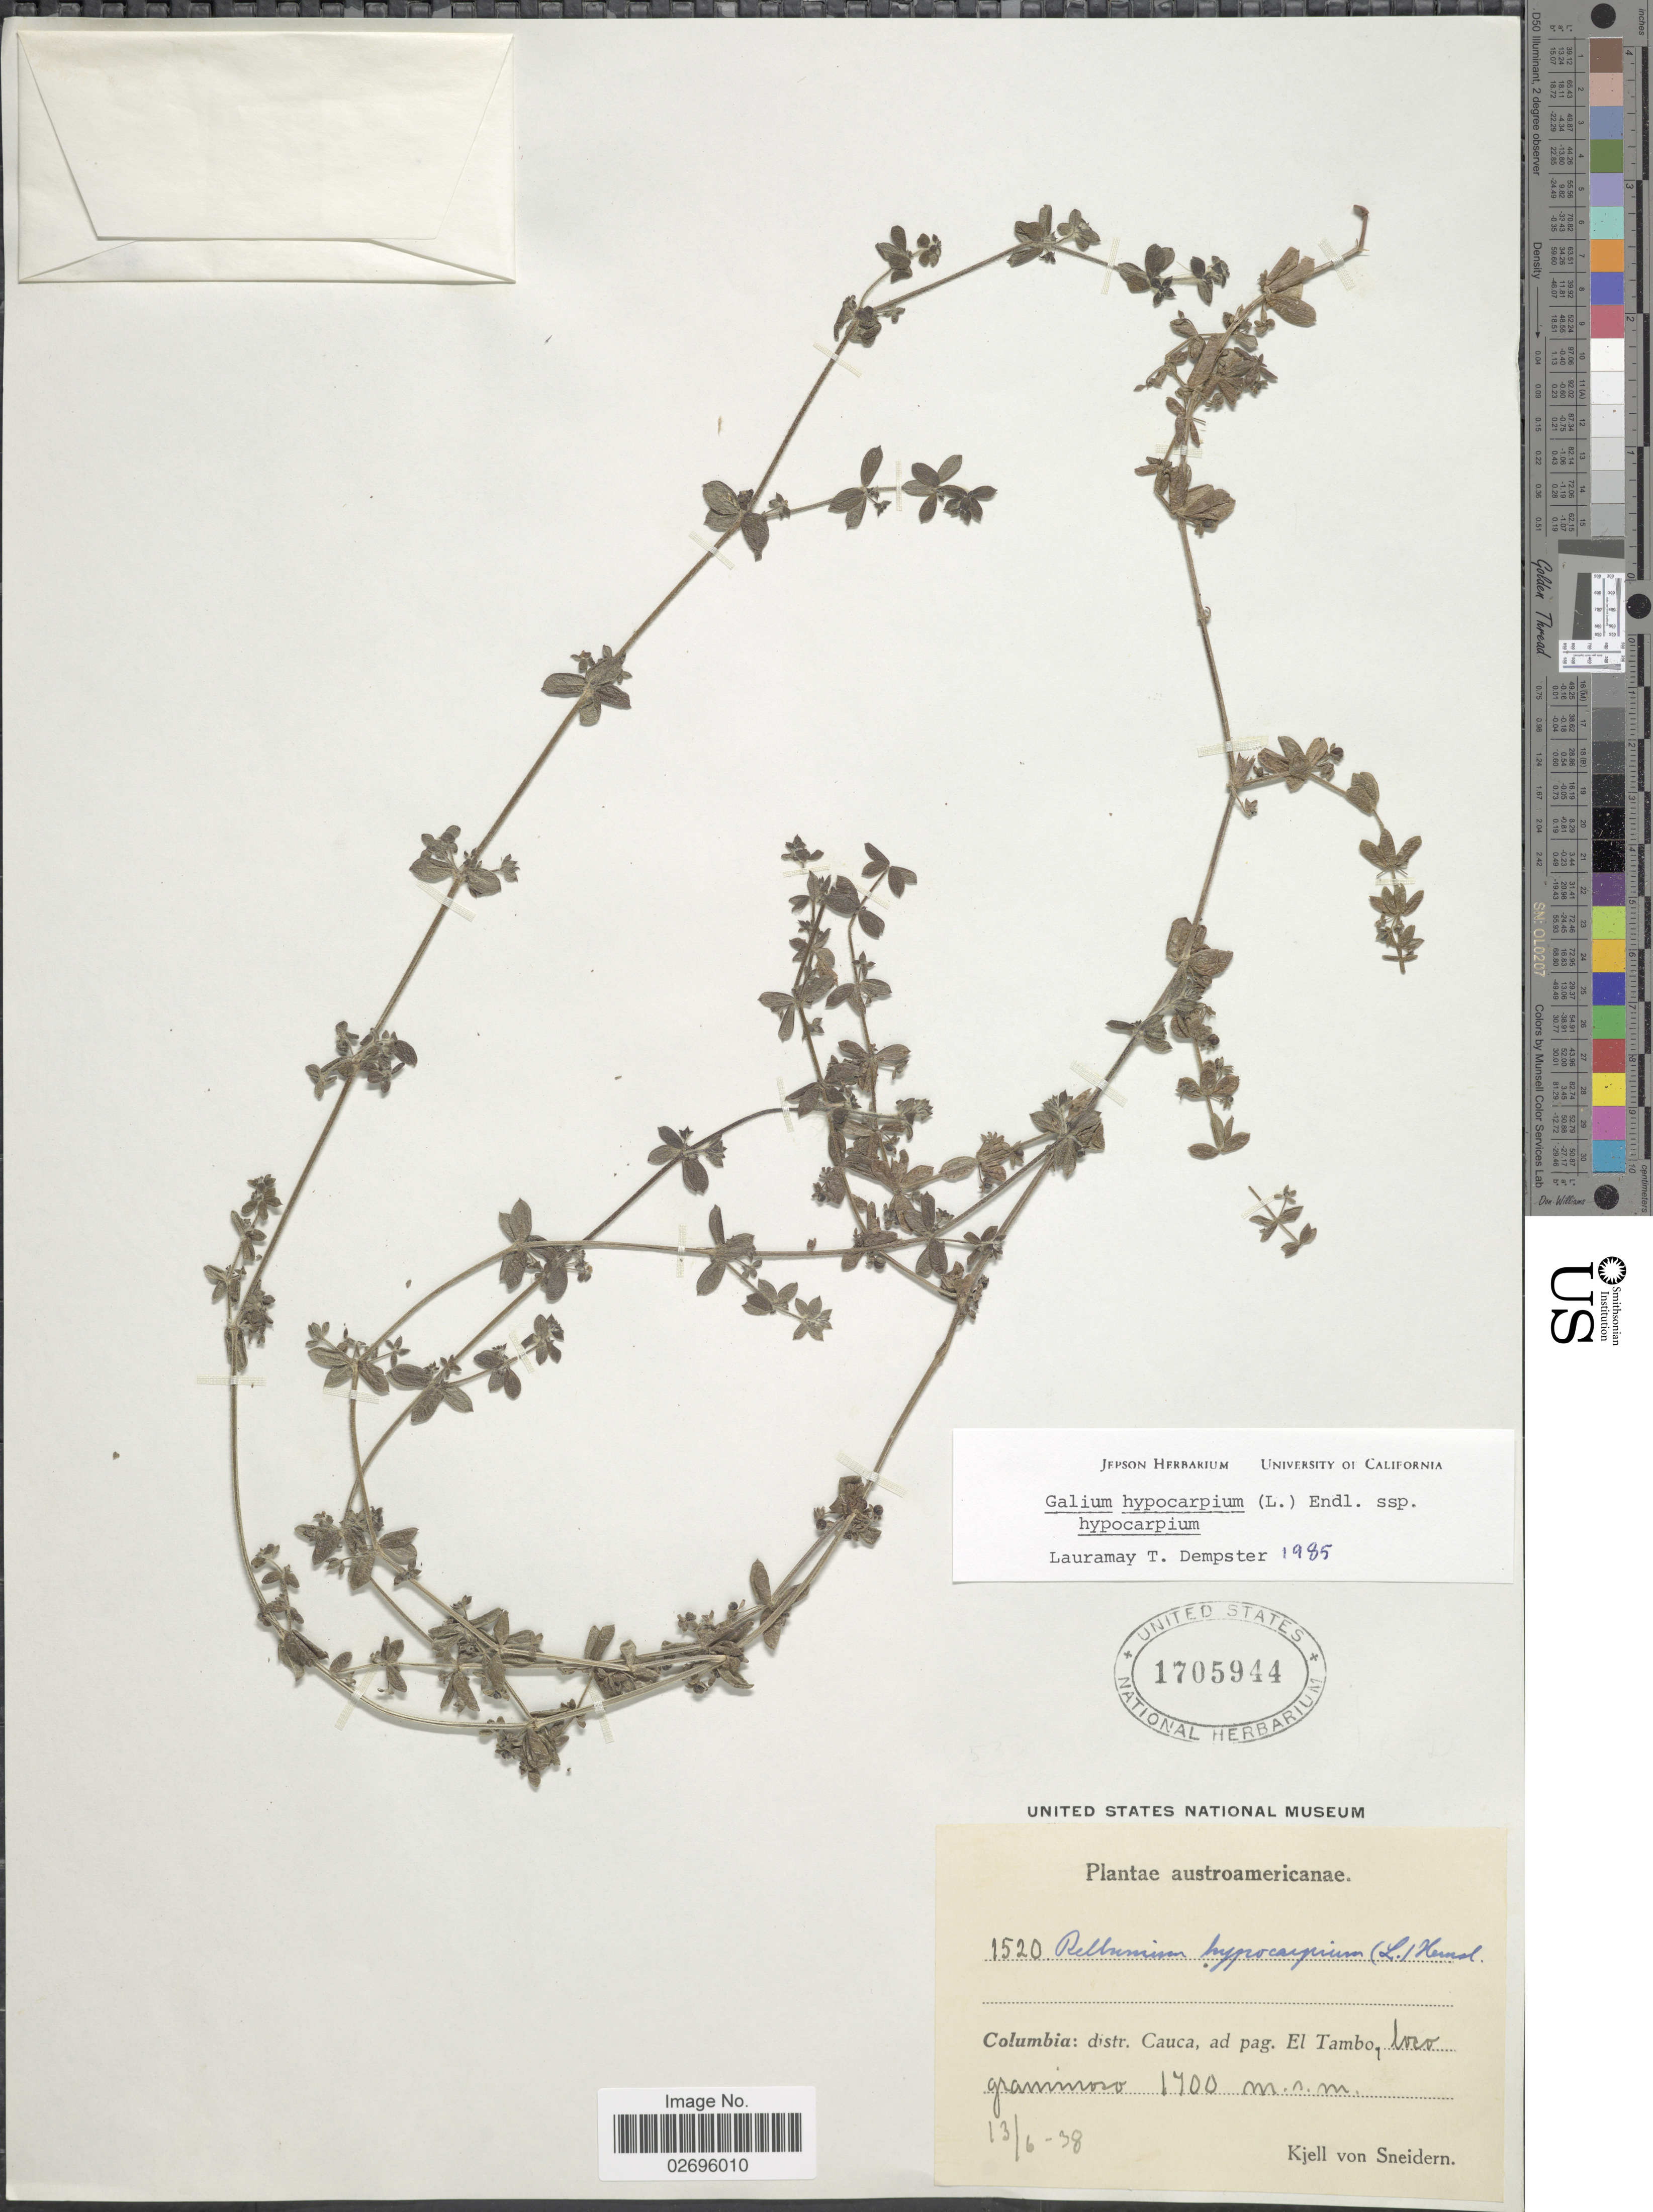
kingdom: Plantae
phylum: Tracheophyta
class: Magnoliopsida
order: Gentianales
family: Rubiaceae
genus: Galium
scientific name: Galium hypocarpium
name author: (L.) Endl. ex Griseb.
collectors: K. von Sneidern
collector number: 1520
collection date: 1938-06-13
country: Colombia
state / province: Cauca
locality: Distr. Cauca, ad pag. El Tambo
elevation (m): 1700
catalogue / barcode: US 1705944